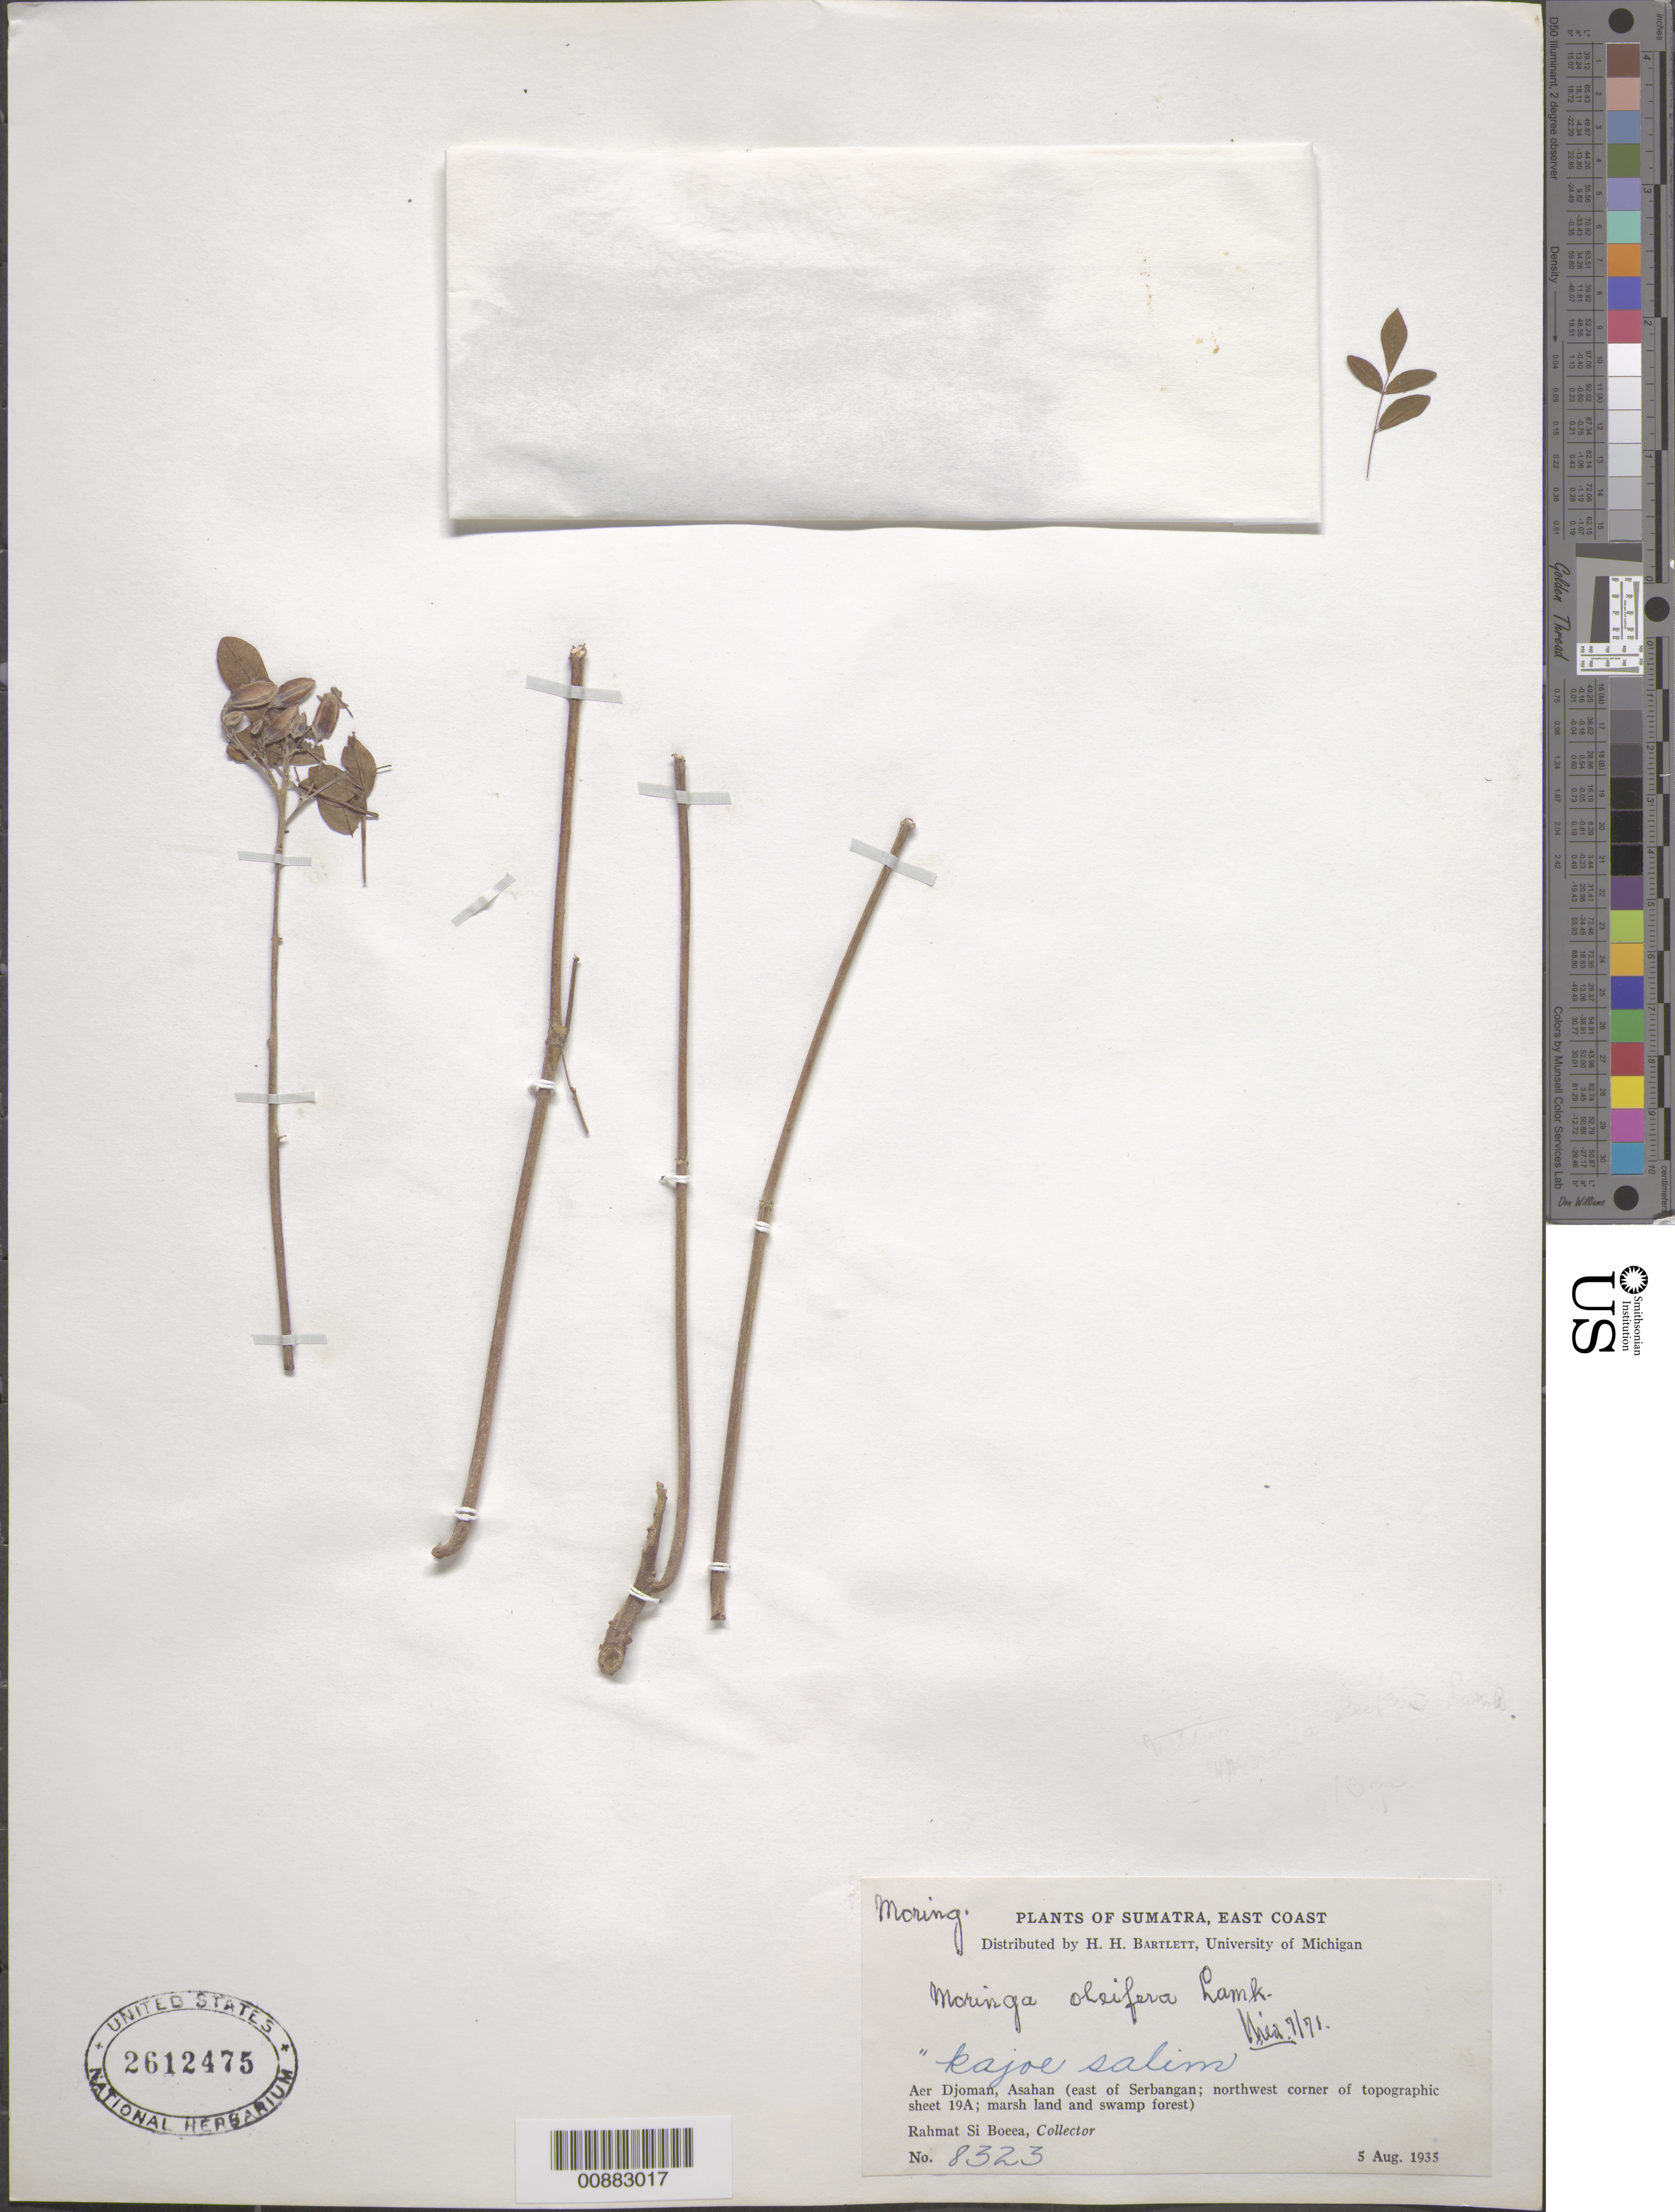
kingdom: Plantae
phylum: Tracheophyta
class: Magnoliopsida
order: Brassicales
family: Moringaceae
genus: Moringa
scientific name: Moringa oleifera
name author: Lam.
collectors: Rahmat Si Boeea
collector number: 8323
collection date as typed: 05 Aug 1935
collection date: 1935-08-05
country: Indonesia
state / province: Sumatra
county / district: Aceh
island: Sumatra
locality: Aer Djoman, Asahan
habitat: marsh land and swamp forest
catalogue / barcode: US 2612475